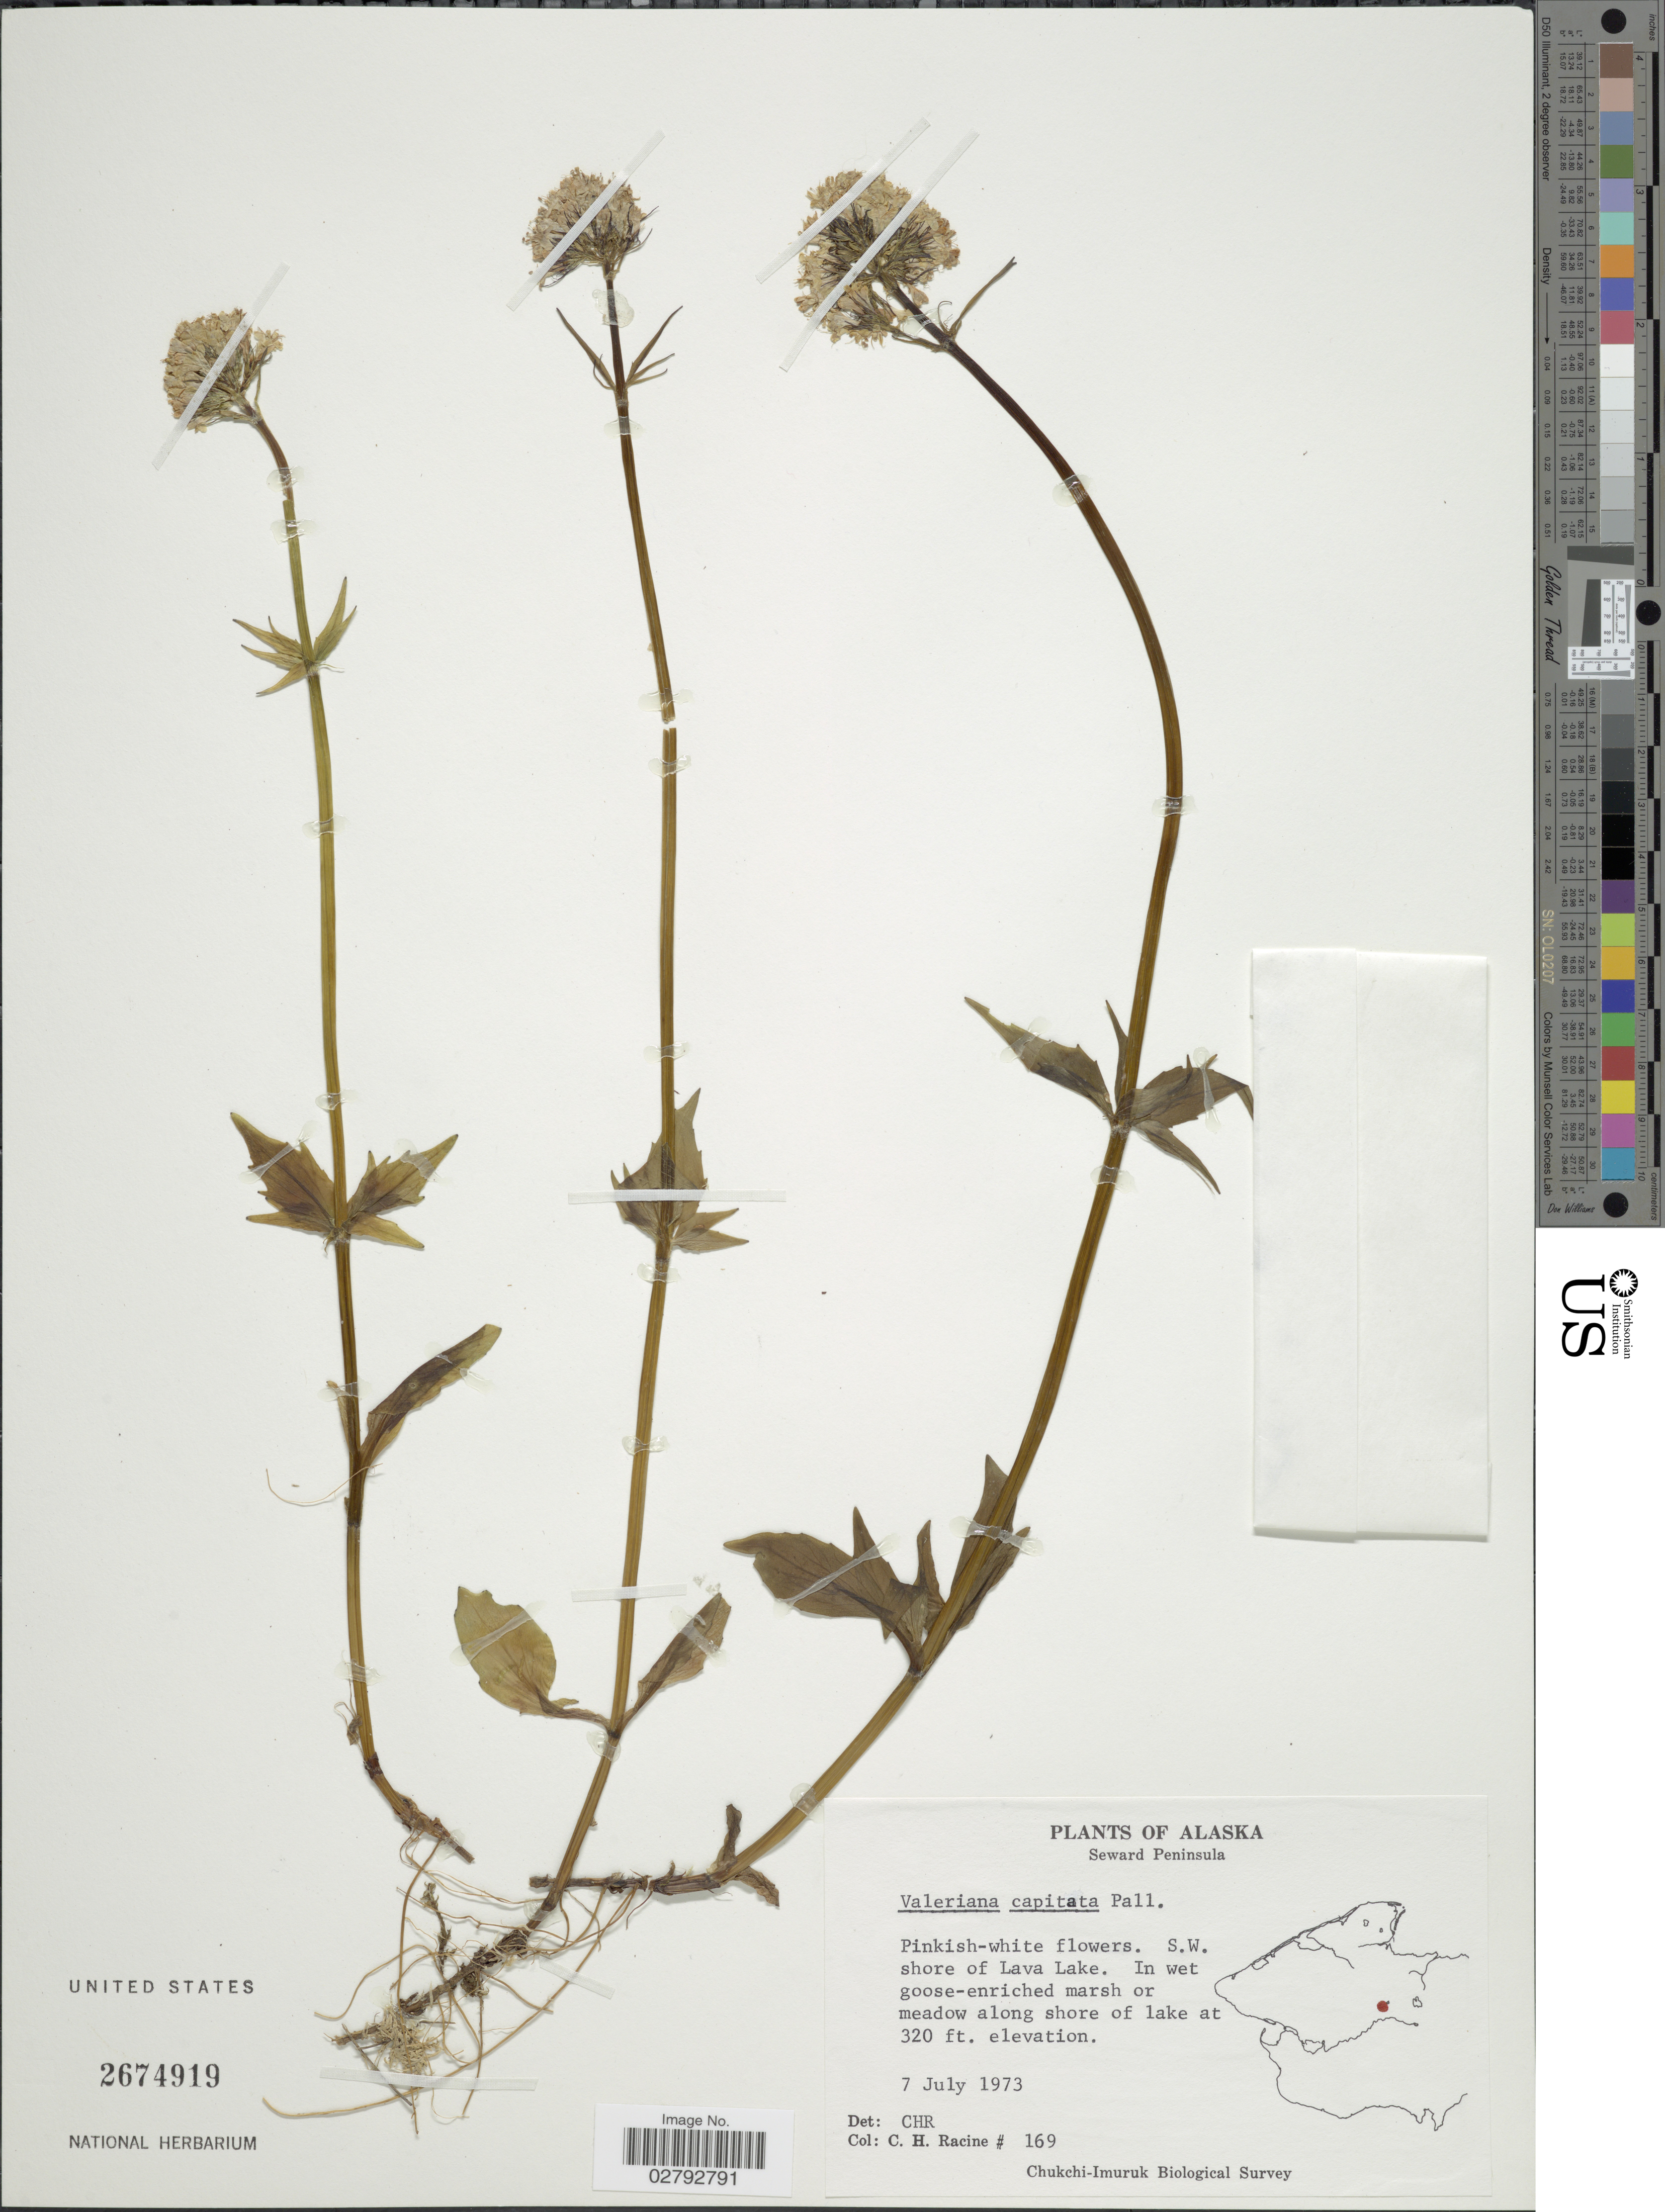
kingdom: Plantae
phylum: Tracheophyta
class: Magnoliopsida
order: Dipsacales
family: Caprifoliaceae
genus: Valeriana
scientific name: Valeriana capitata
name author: Link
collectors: C. Racine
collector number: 169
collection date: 1973-07-07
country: United States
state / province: Alaska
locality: Chukchi-Imuruk. Seward Peninsula. S.W. shore of Lava Lake.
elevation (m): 98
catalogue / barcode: US 2674919